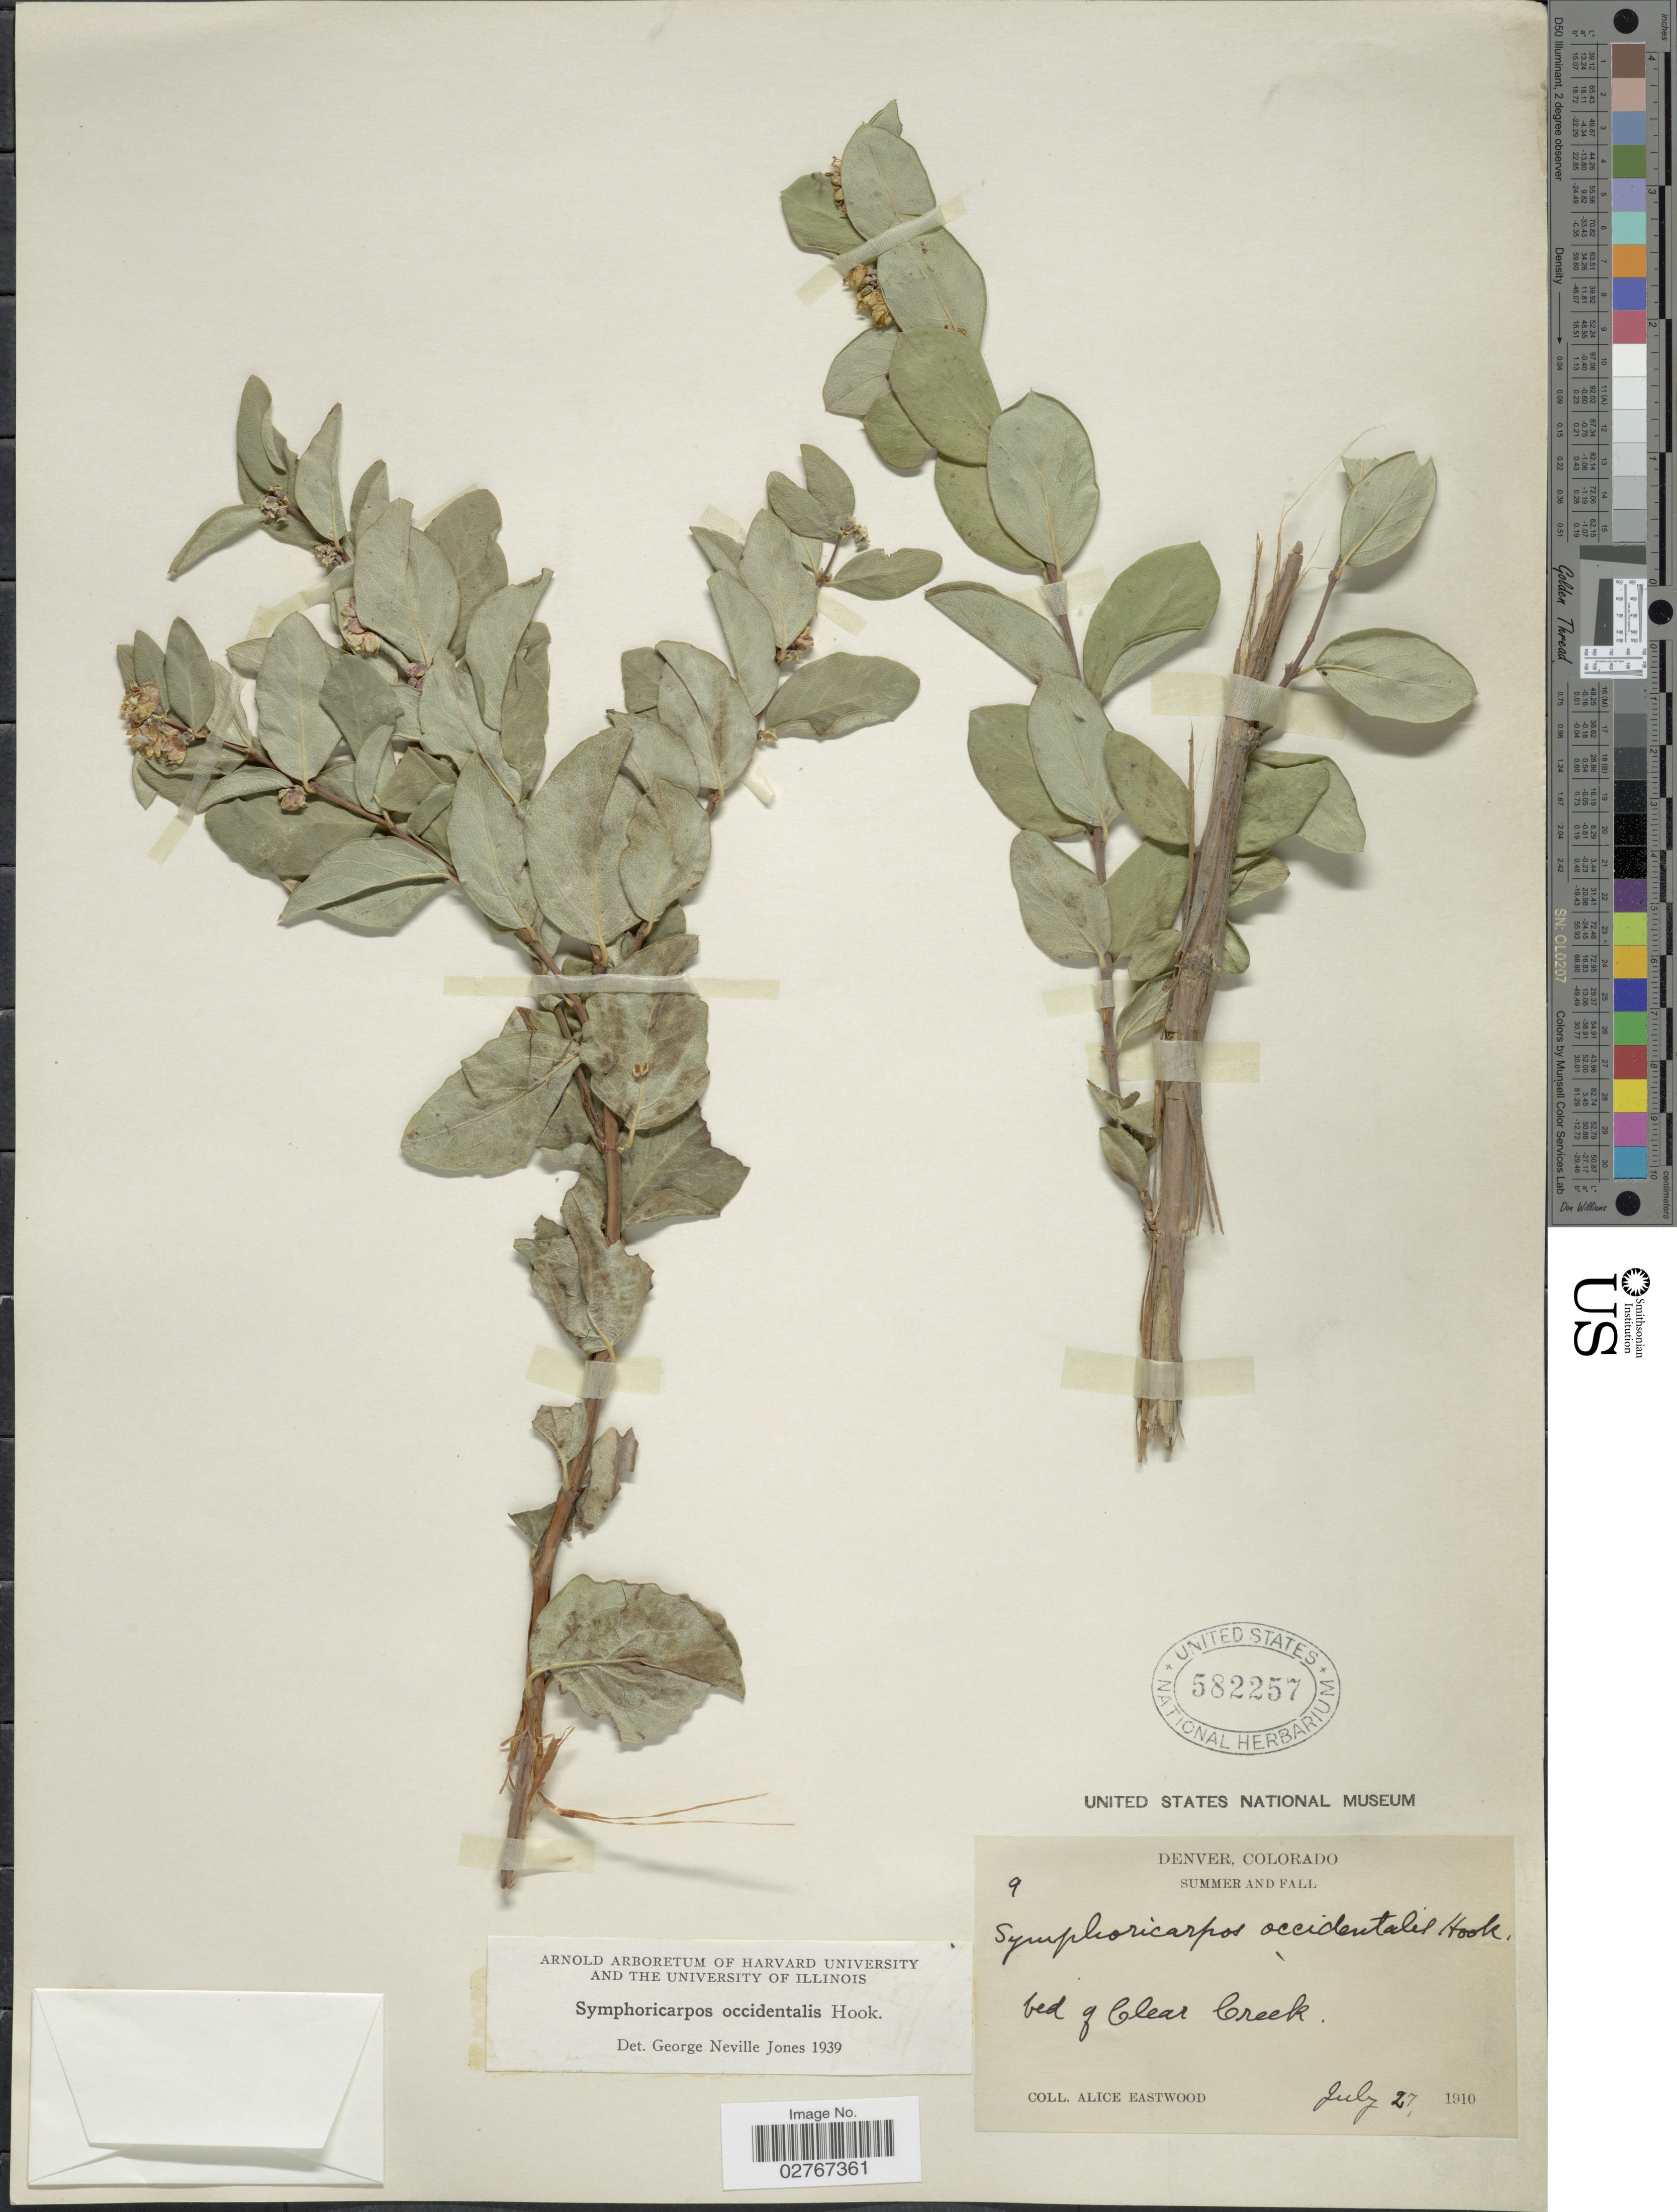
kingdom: Plantae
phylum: Tracheophyta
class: Magnoliopsida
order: Dipsacales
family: Caprifoliaceae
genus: Symphoricarpos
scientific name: Symphoricarpos occidentalis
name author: (R. Br.) Hook.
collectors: A. Eastwood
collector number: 9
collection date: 1910-07-27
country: United States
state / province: Colorado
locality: Denver. Bed of Clear Creek.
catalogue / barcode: US 582257